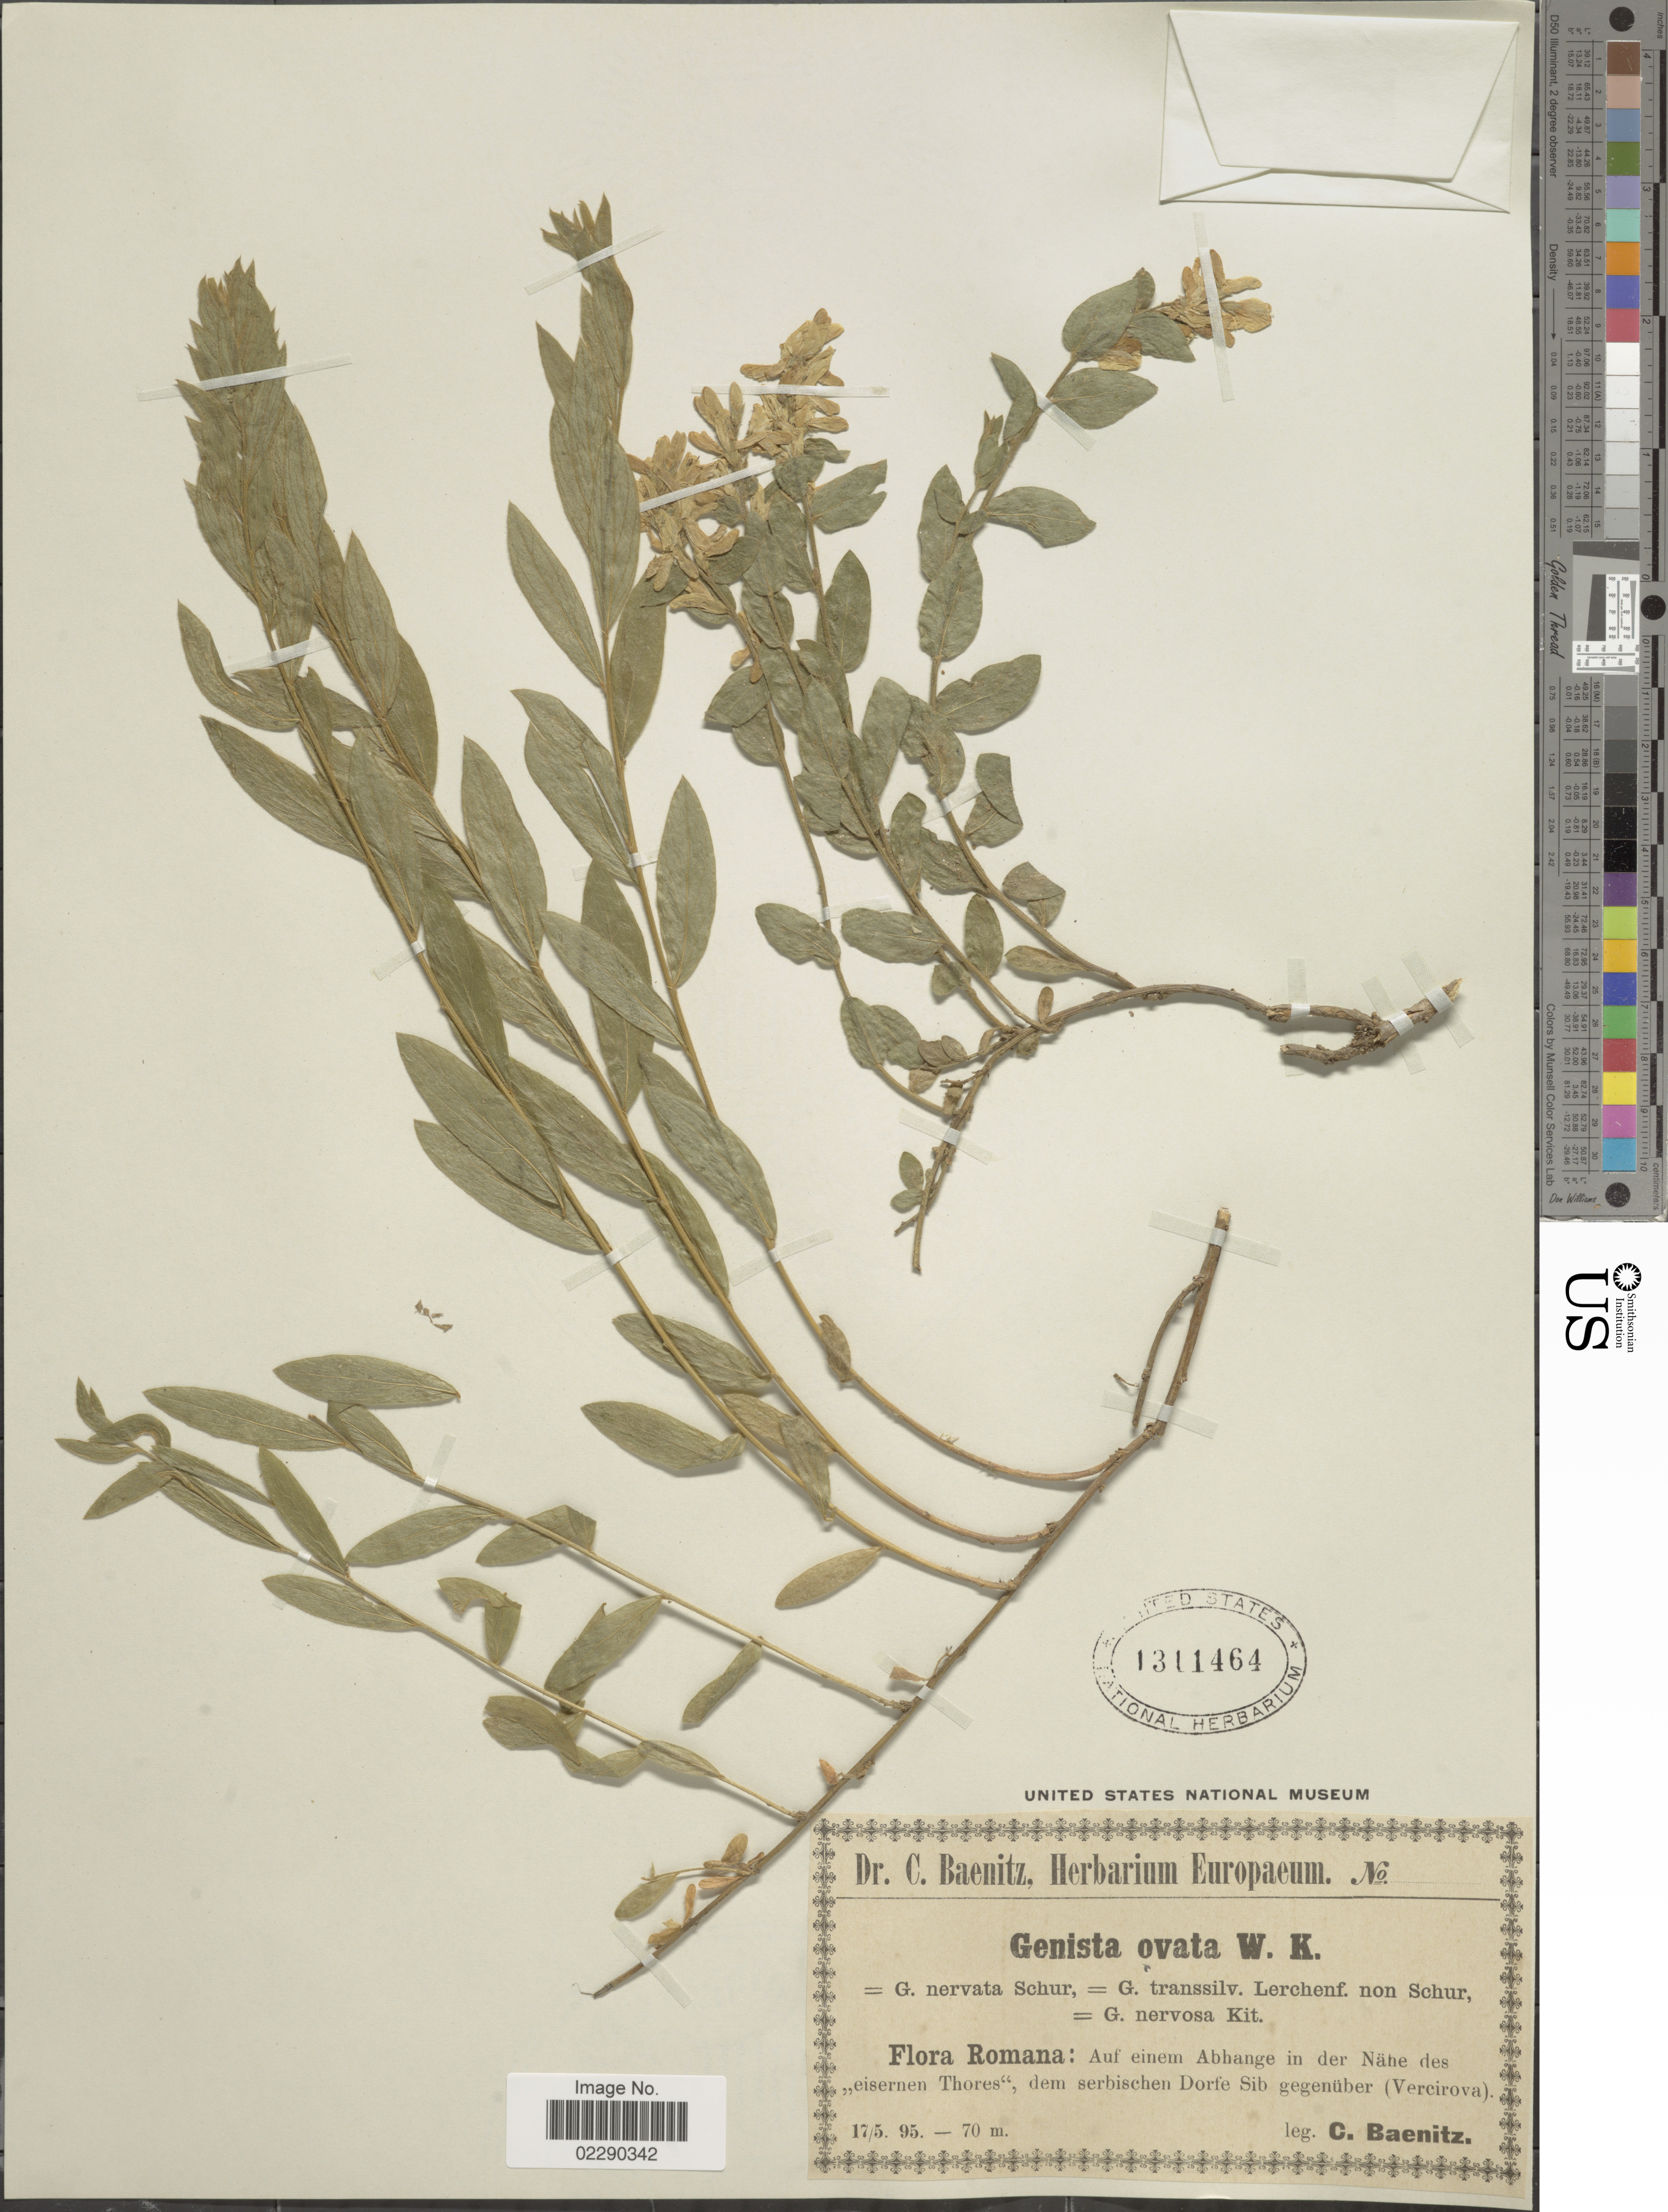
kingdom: Plantae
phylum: Tracheophyta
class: Magnoliopsida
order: Fabales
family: Fabaceae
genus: Genista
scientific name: Genista ovata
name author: Waldst. & Kit.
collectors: C. G. Baenitz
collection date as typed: Transcribed d/m/y: 17/5/95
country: Romania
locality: Romana, auf einem Abhange in der Nahe des eisernen Thores, dem serbischen Dorfe Sib gegenuber (Vercirova)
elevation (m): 70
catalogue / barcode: US 1311464